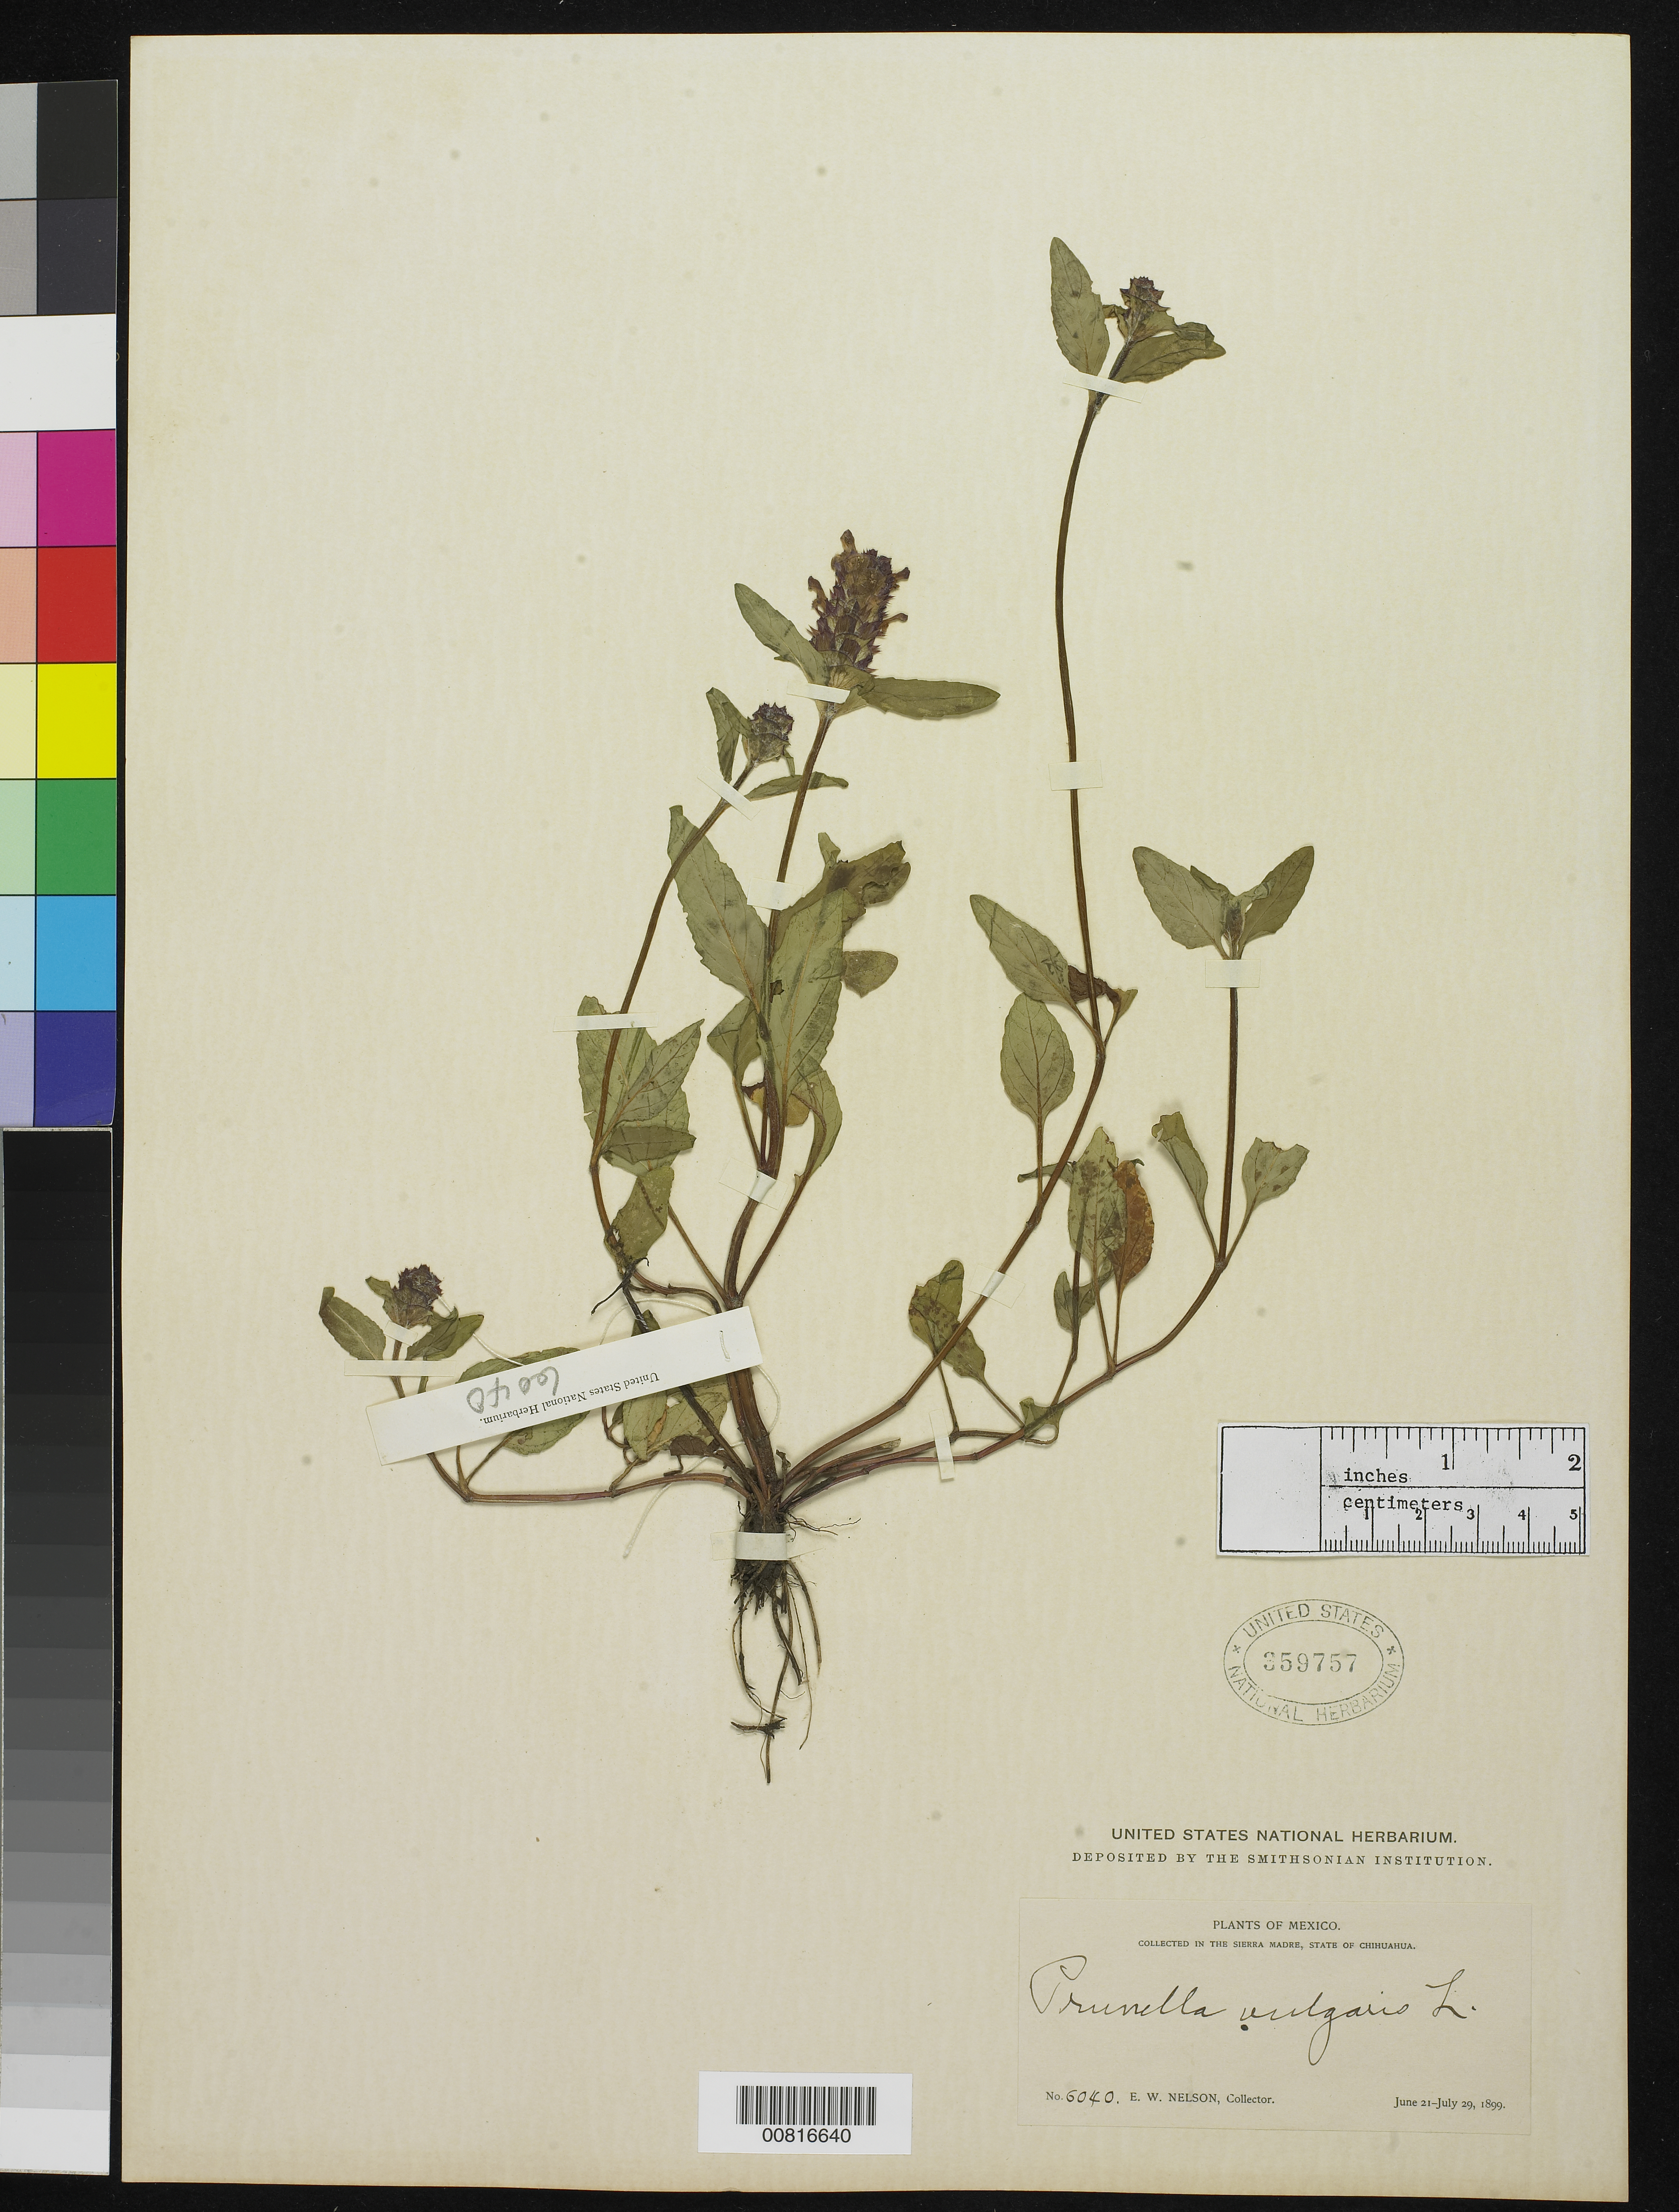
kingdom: Plantae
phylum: Tracheophyta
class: Magnoliopsida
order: Lamiales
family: Lamiaceae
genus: Prunella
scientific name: Prunella vulgaris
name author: L.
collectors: E. W. Nelson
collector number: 6040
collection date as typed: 21 Jun 1899 to 29 Jul 1899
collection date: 1899-06-21/1899-07-29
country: Mexico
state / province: Chihuahua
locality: Sierra Madre, State of Chihuahua.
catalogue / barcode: US 359757